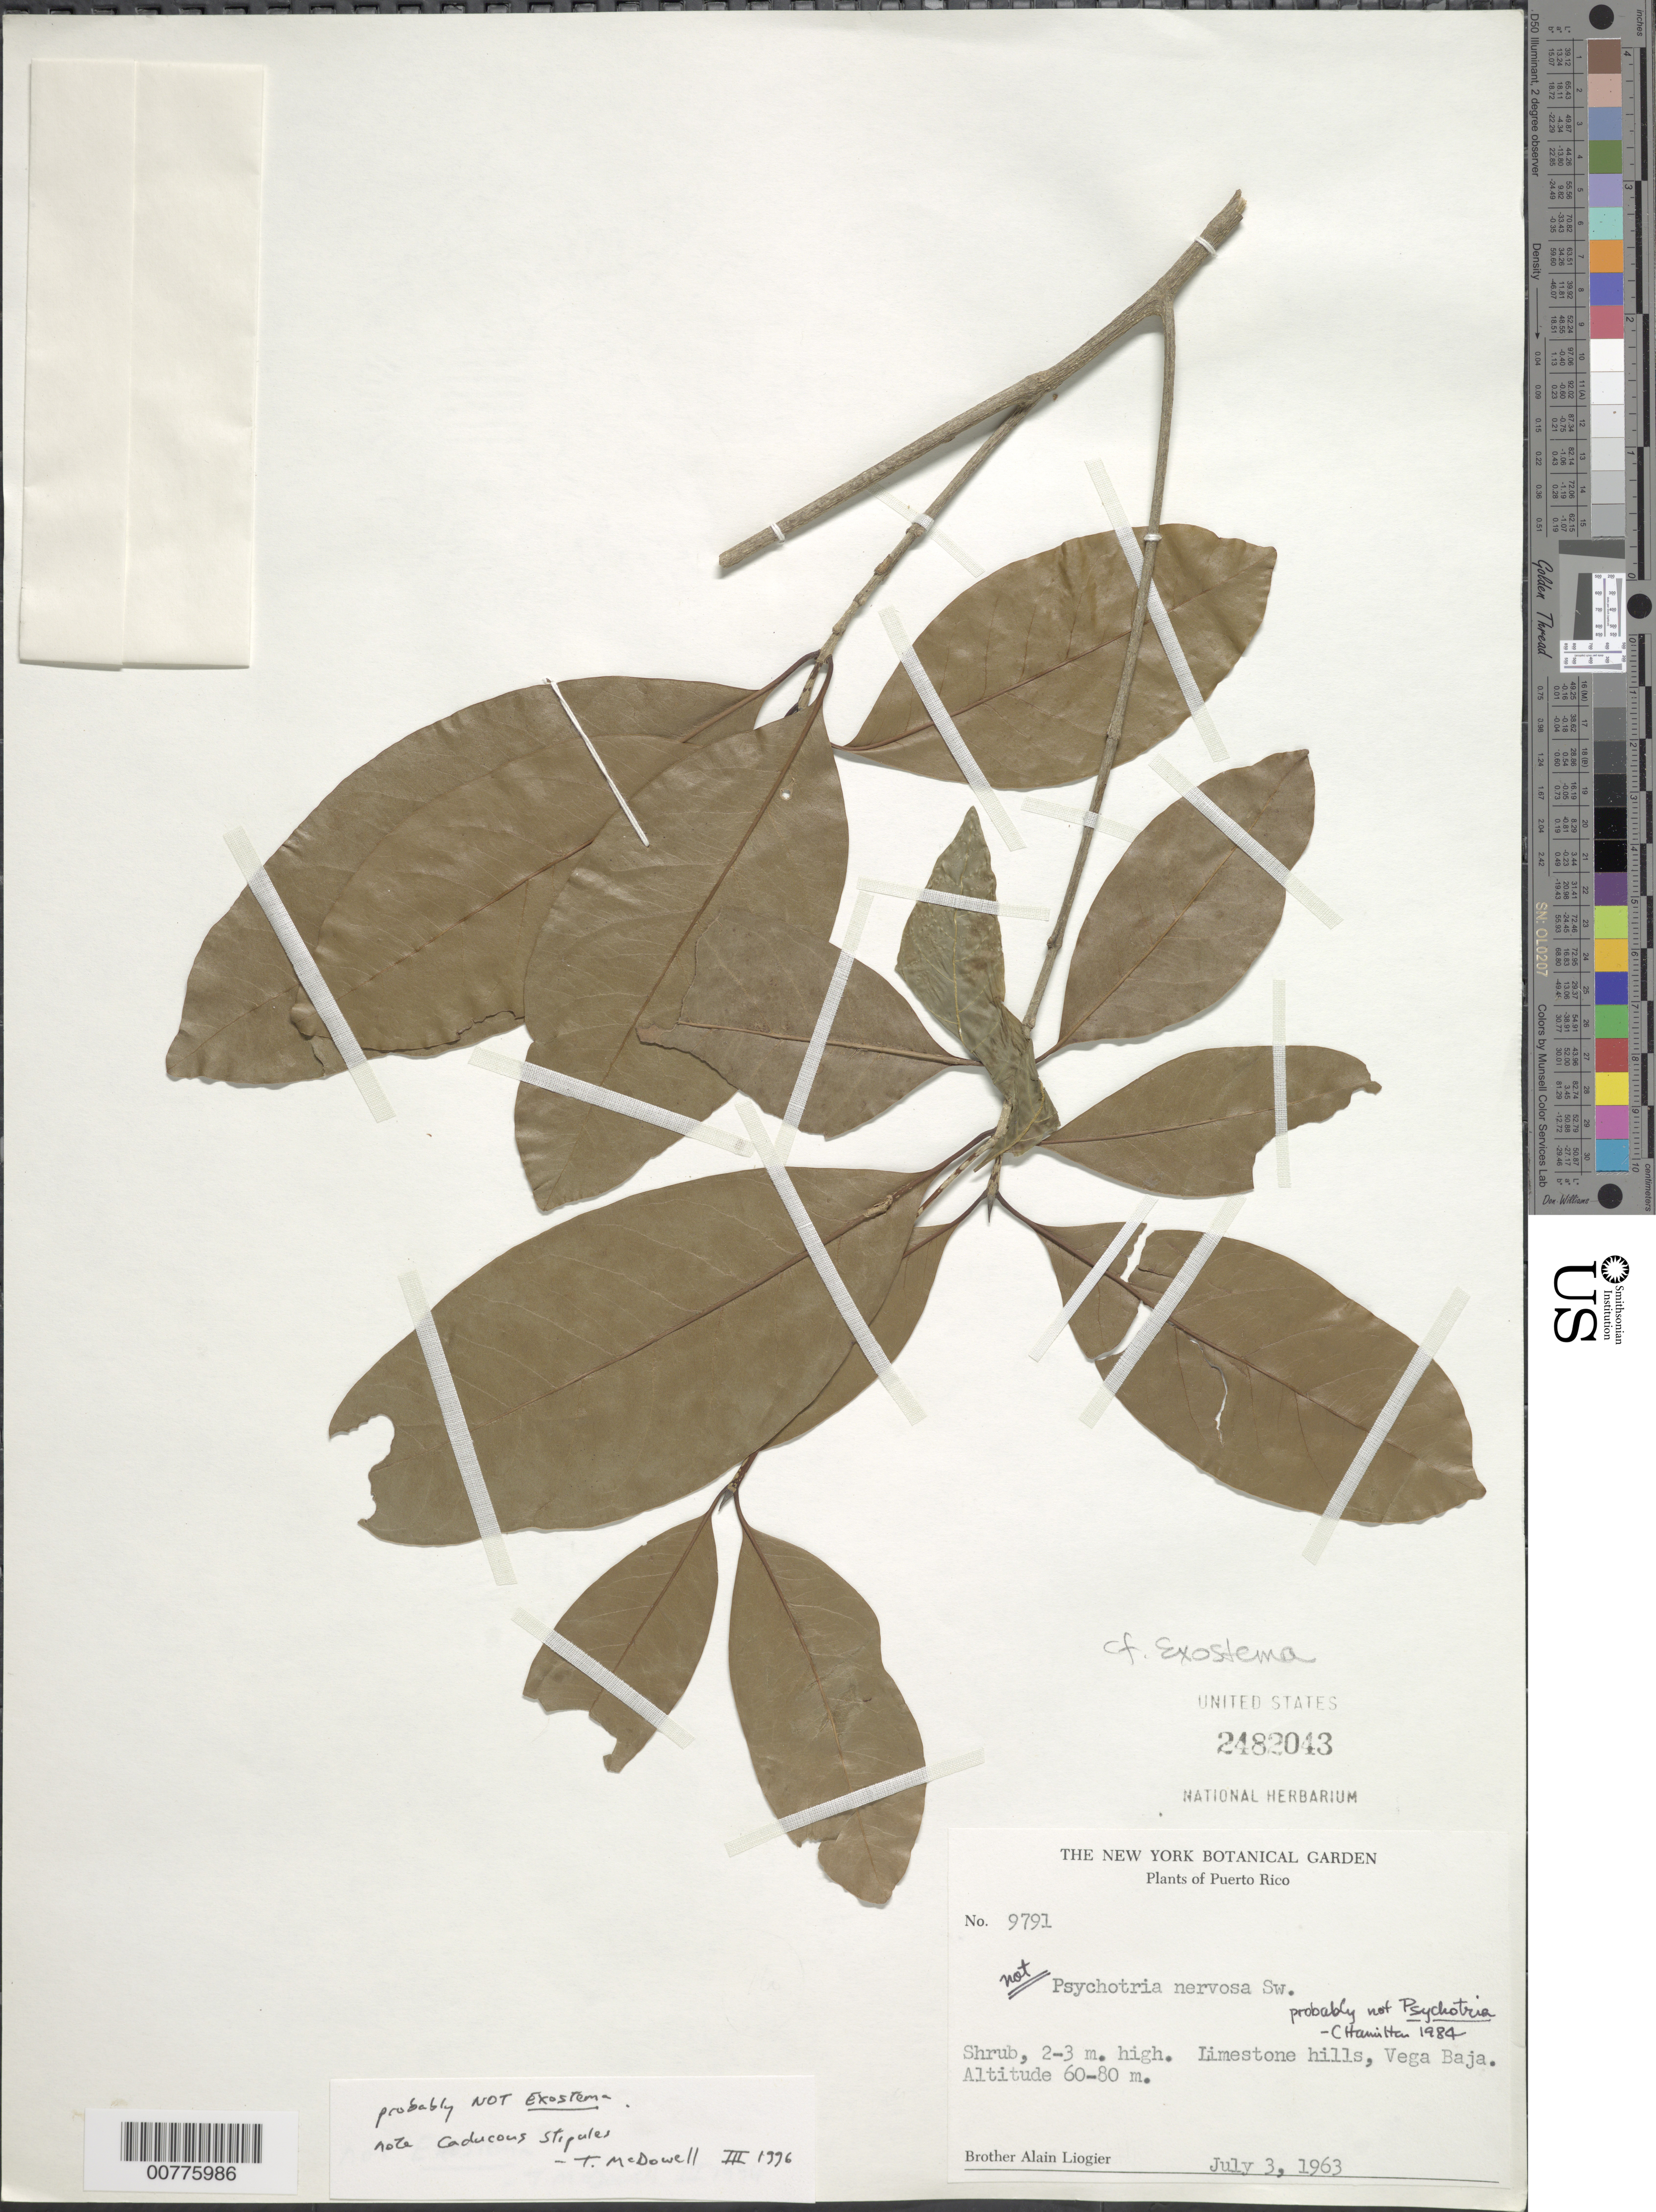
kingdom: Plantae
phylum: Tracheophyta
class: Magnoliopsida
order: Gentianales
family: Rubiaceae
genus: Psychotria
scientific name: Psychotria sp.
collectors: A. H. Liogier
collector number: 9791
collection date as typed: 03 Jul 1963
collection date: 1963-07-03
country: Puerto Rico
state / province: Vega Baja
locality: Limestone hills, Vega Baja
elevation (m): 60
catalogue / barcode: US 2482043